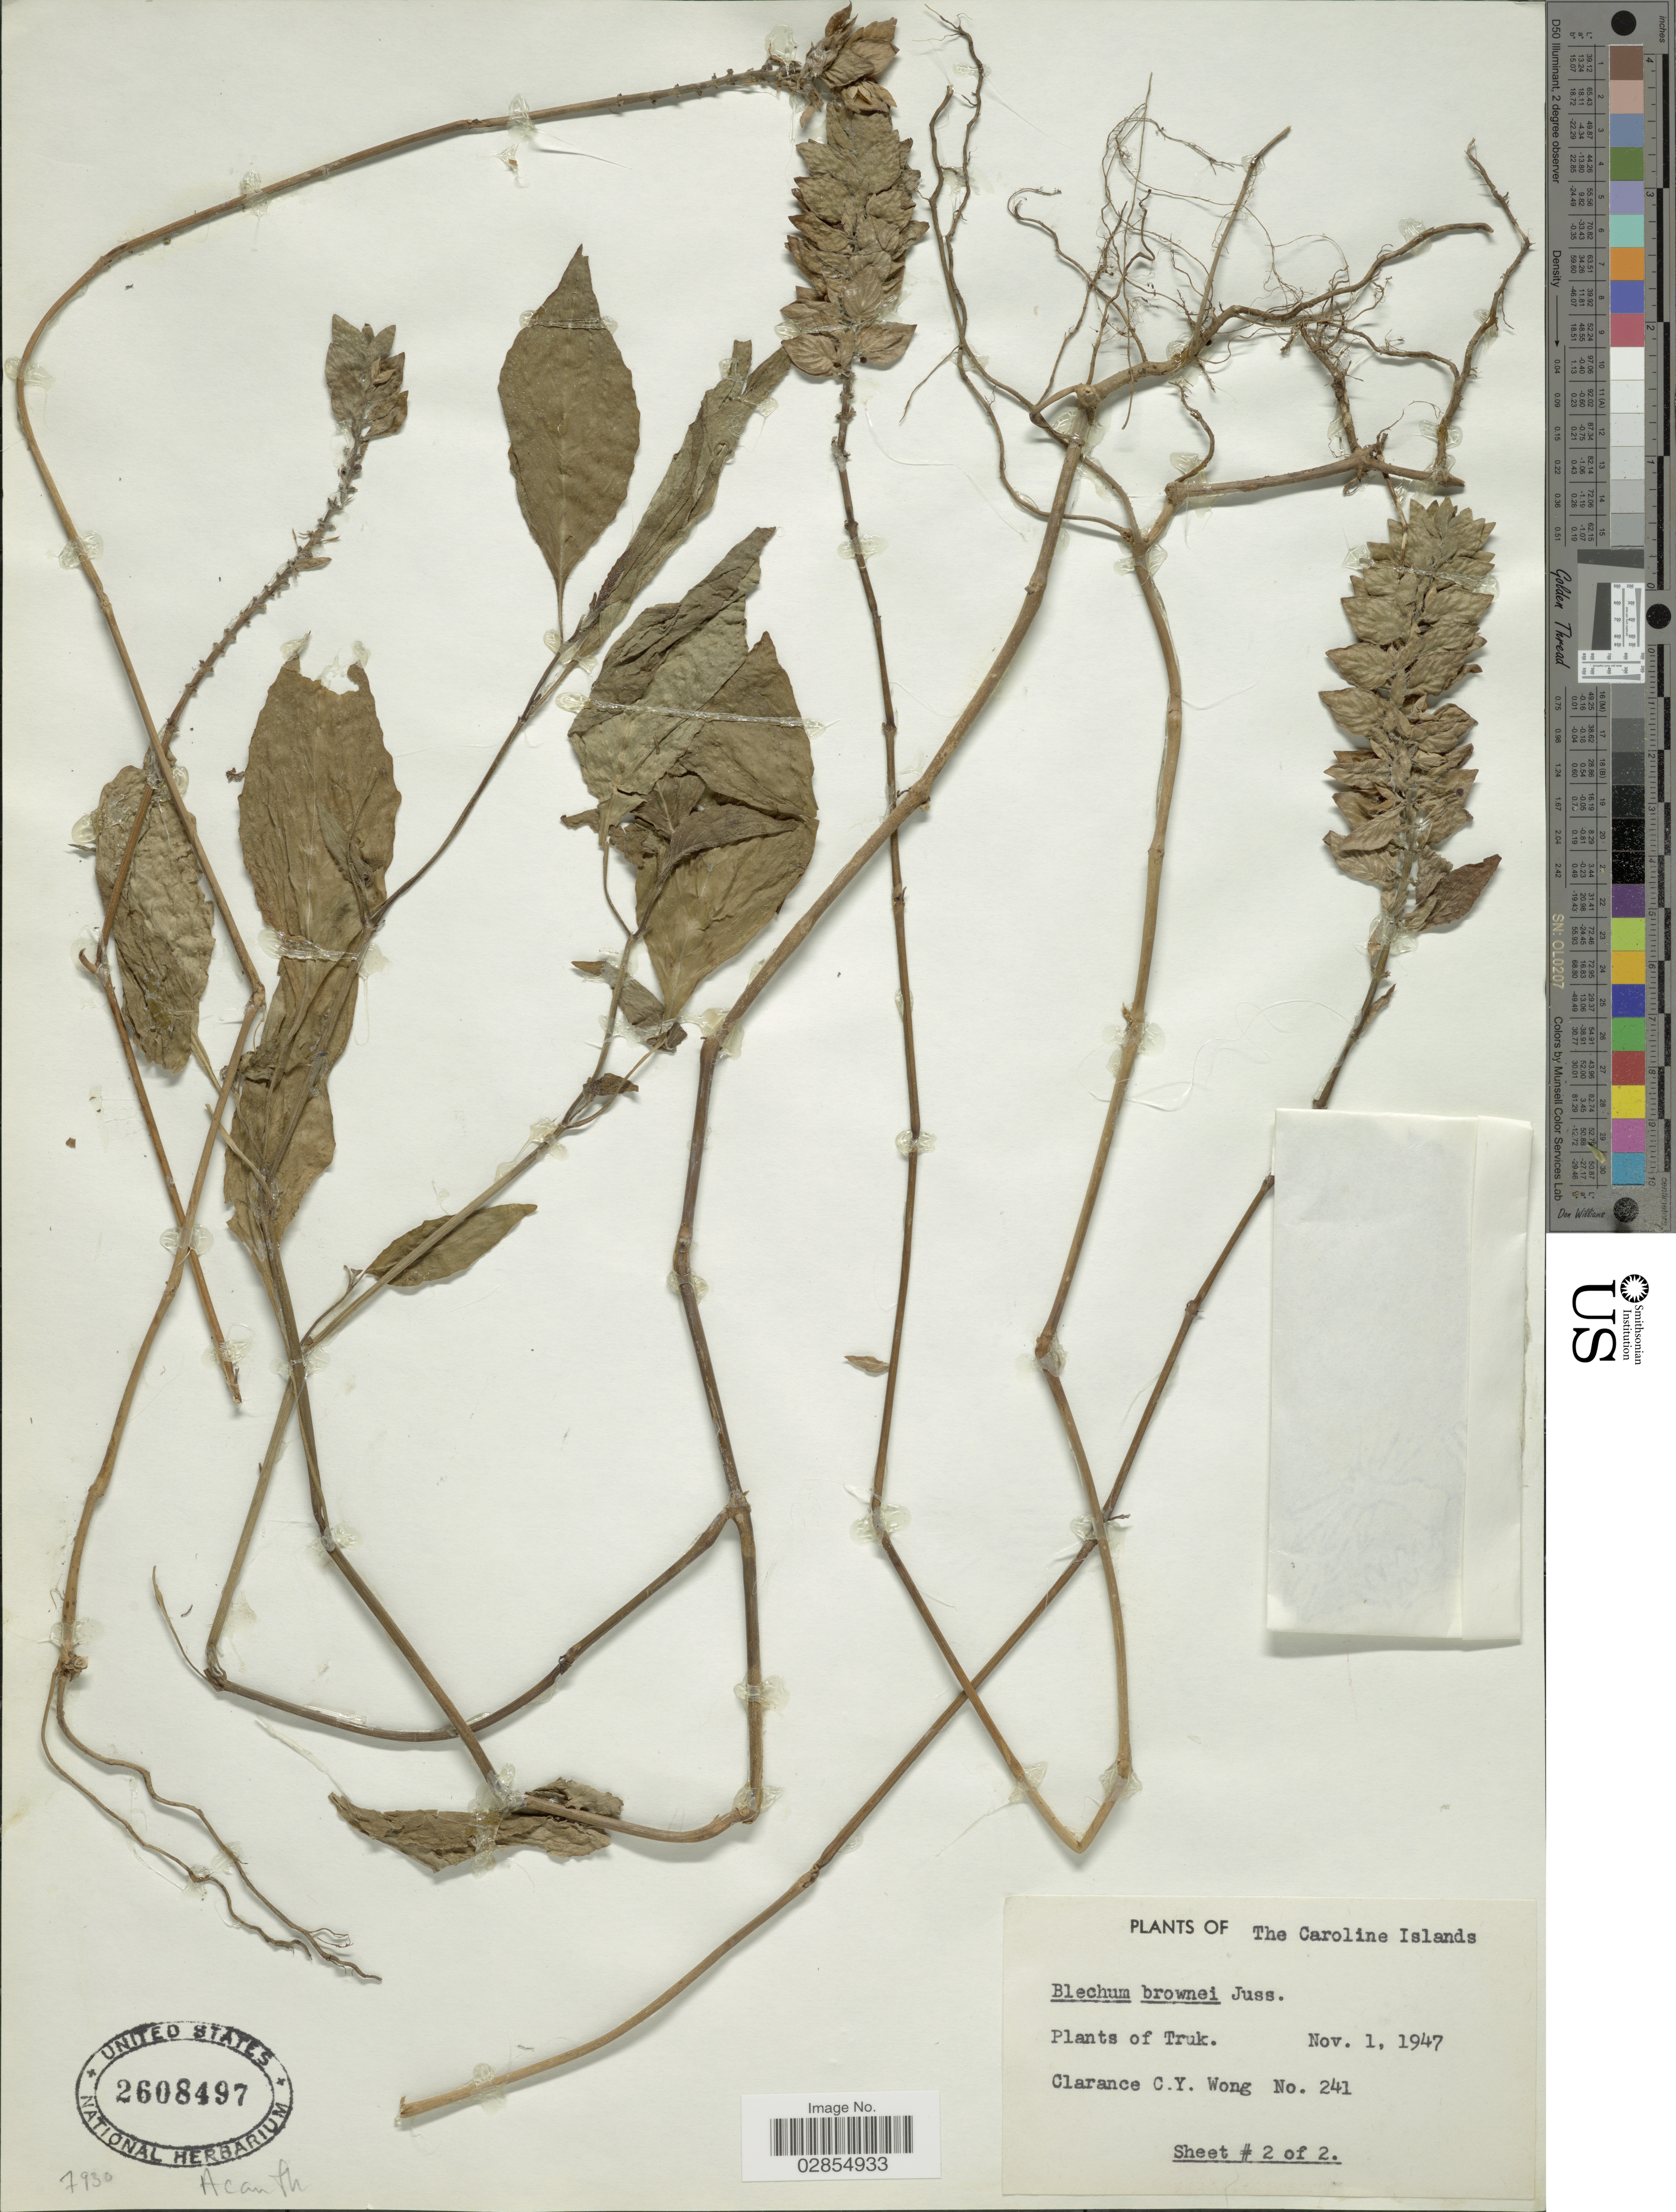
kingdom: Plantae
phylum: Tracheophyta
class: Magnoliopsida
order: Lamiales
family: Acanthaceae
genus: Blechum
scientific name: Blechum pyramidatum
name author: (Lam.) Urb.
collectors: C. Y. C. Wong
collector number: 241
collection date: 1947-11-01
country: Micronesia, Federated States of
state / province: Truk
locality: Caroline Islands.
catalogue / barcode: US 2608497